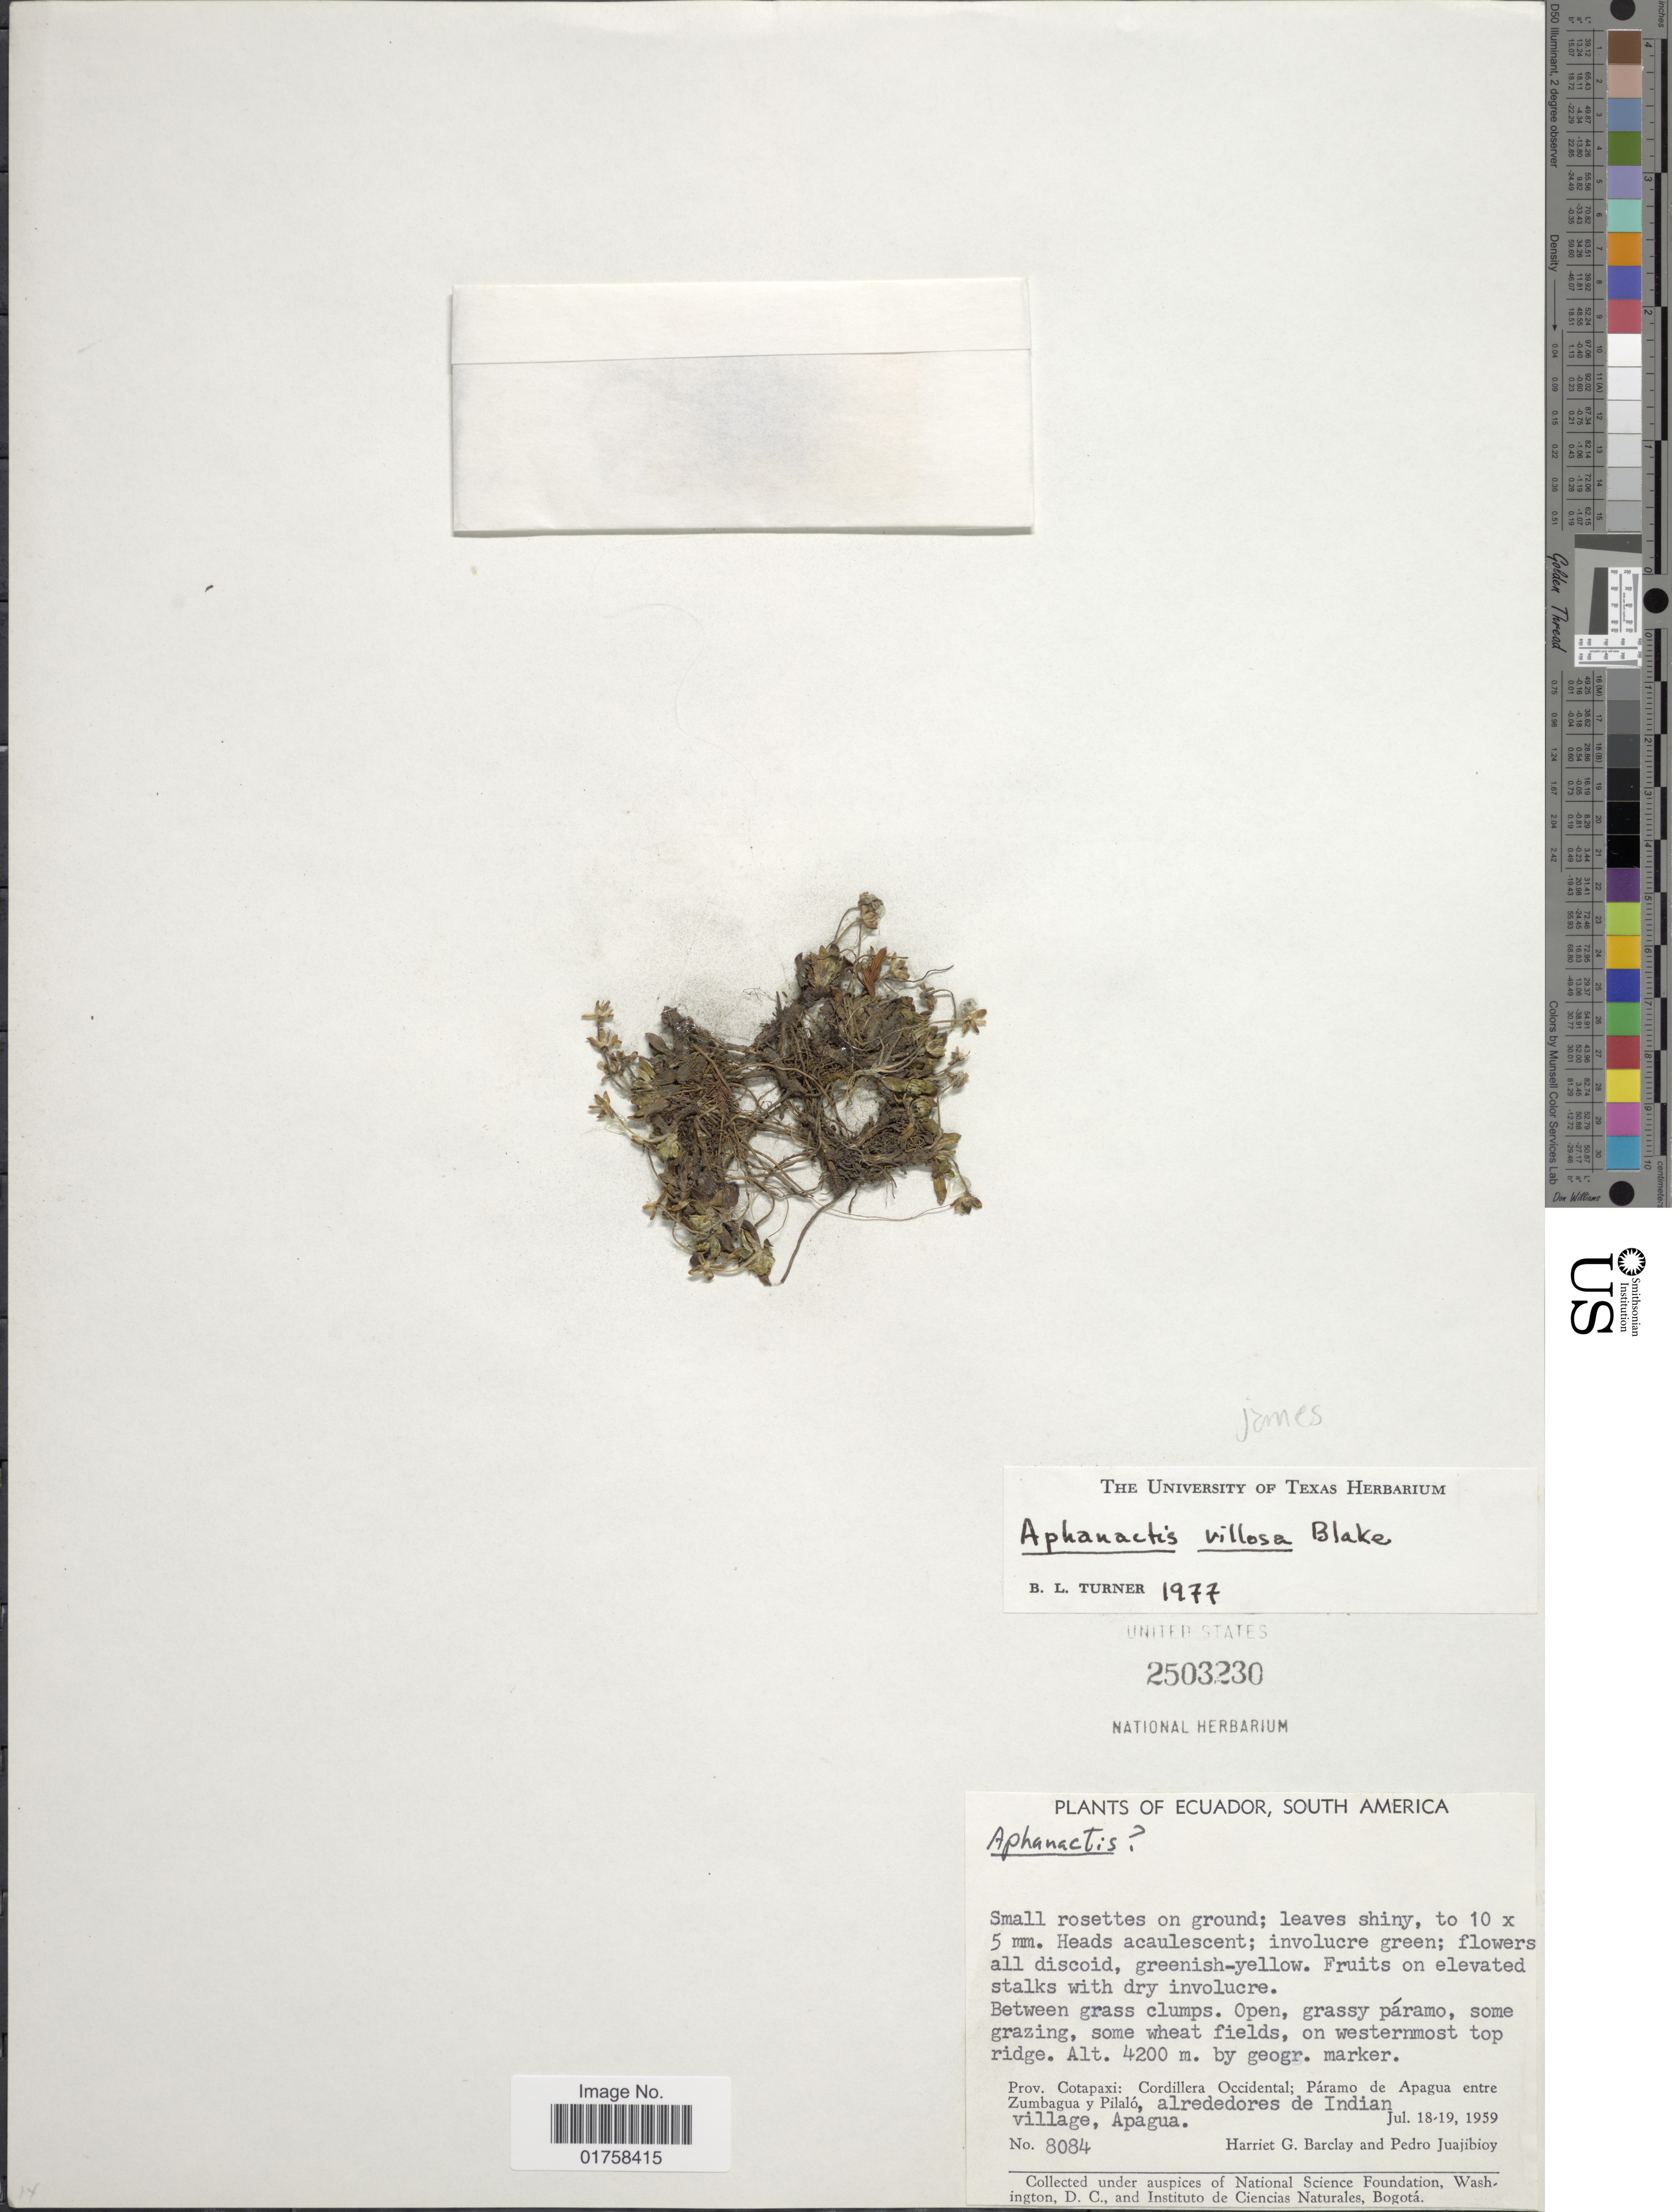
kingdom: Plantae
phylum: Tracheophyta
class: Magnoliopsida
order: Asterales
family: Asteraceae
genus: Aphanactis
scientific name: Aphanactis jamesoniana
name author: Wedd.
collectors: H. G. Barclay & P. Juajibioy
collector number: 8084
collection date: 1959-07-18/1959-07-19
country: Ecuador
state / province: Cotopaxi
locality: Prov. Cotopaxi; Cordillera Occidental; Paramo de Apagua entre Zumbagua y Pilalo, alrededores de Indian village, Apagua.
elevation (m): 4200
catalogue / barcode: US 2503230